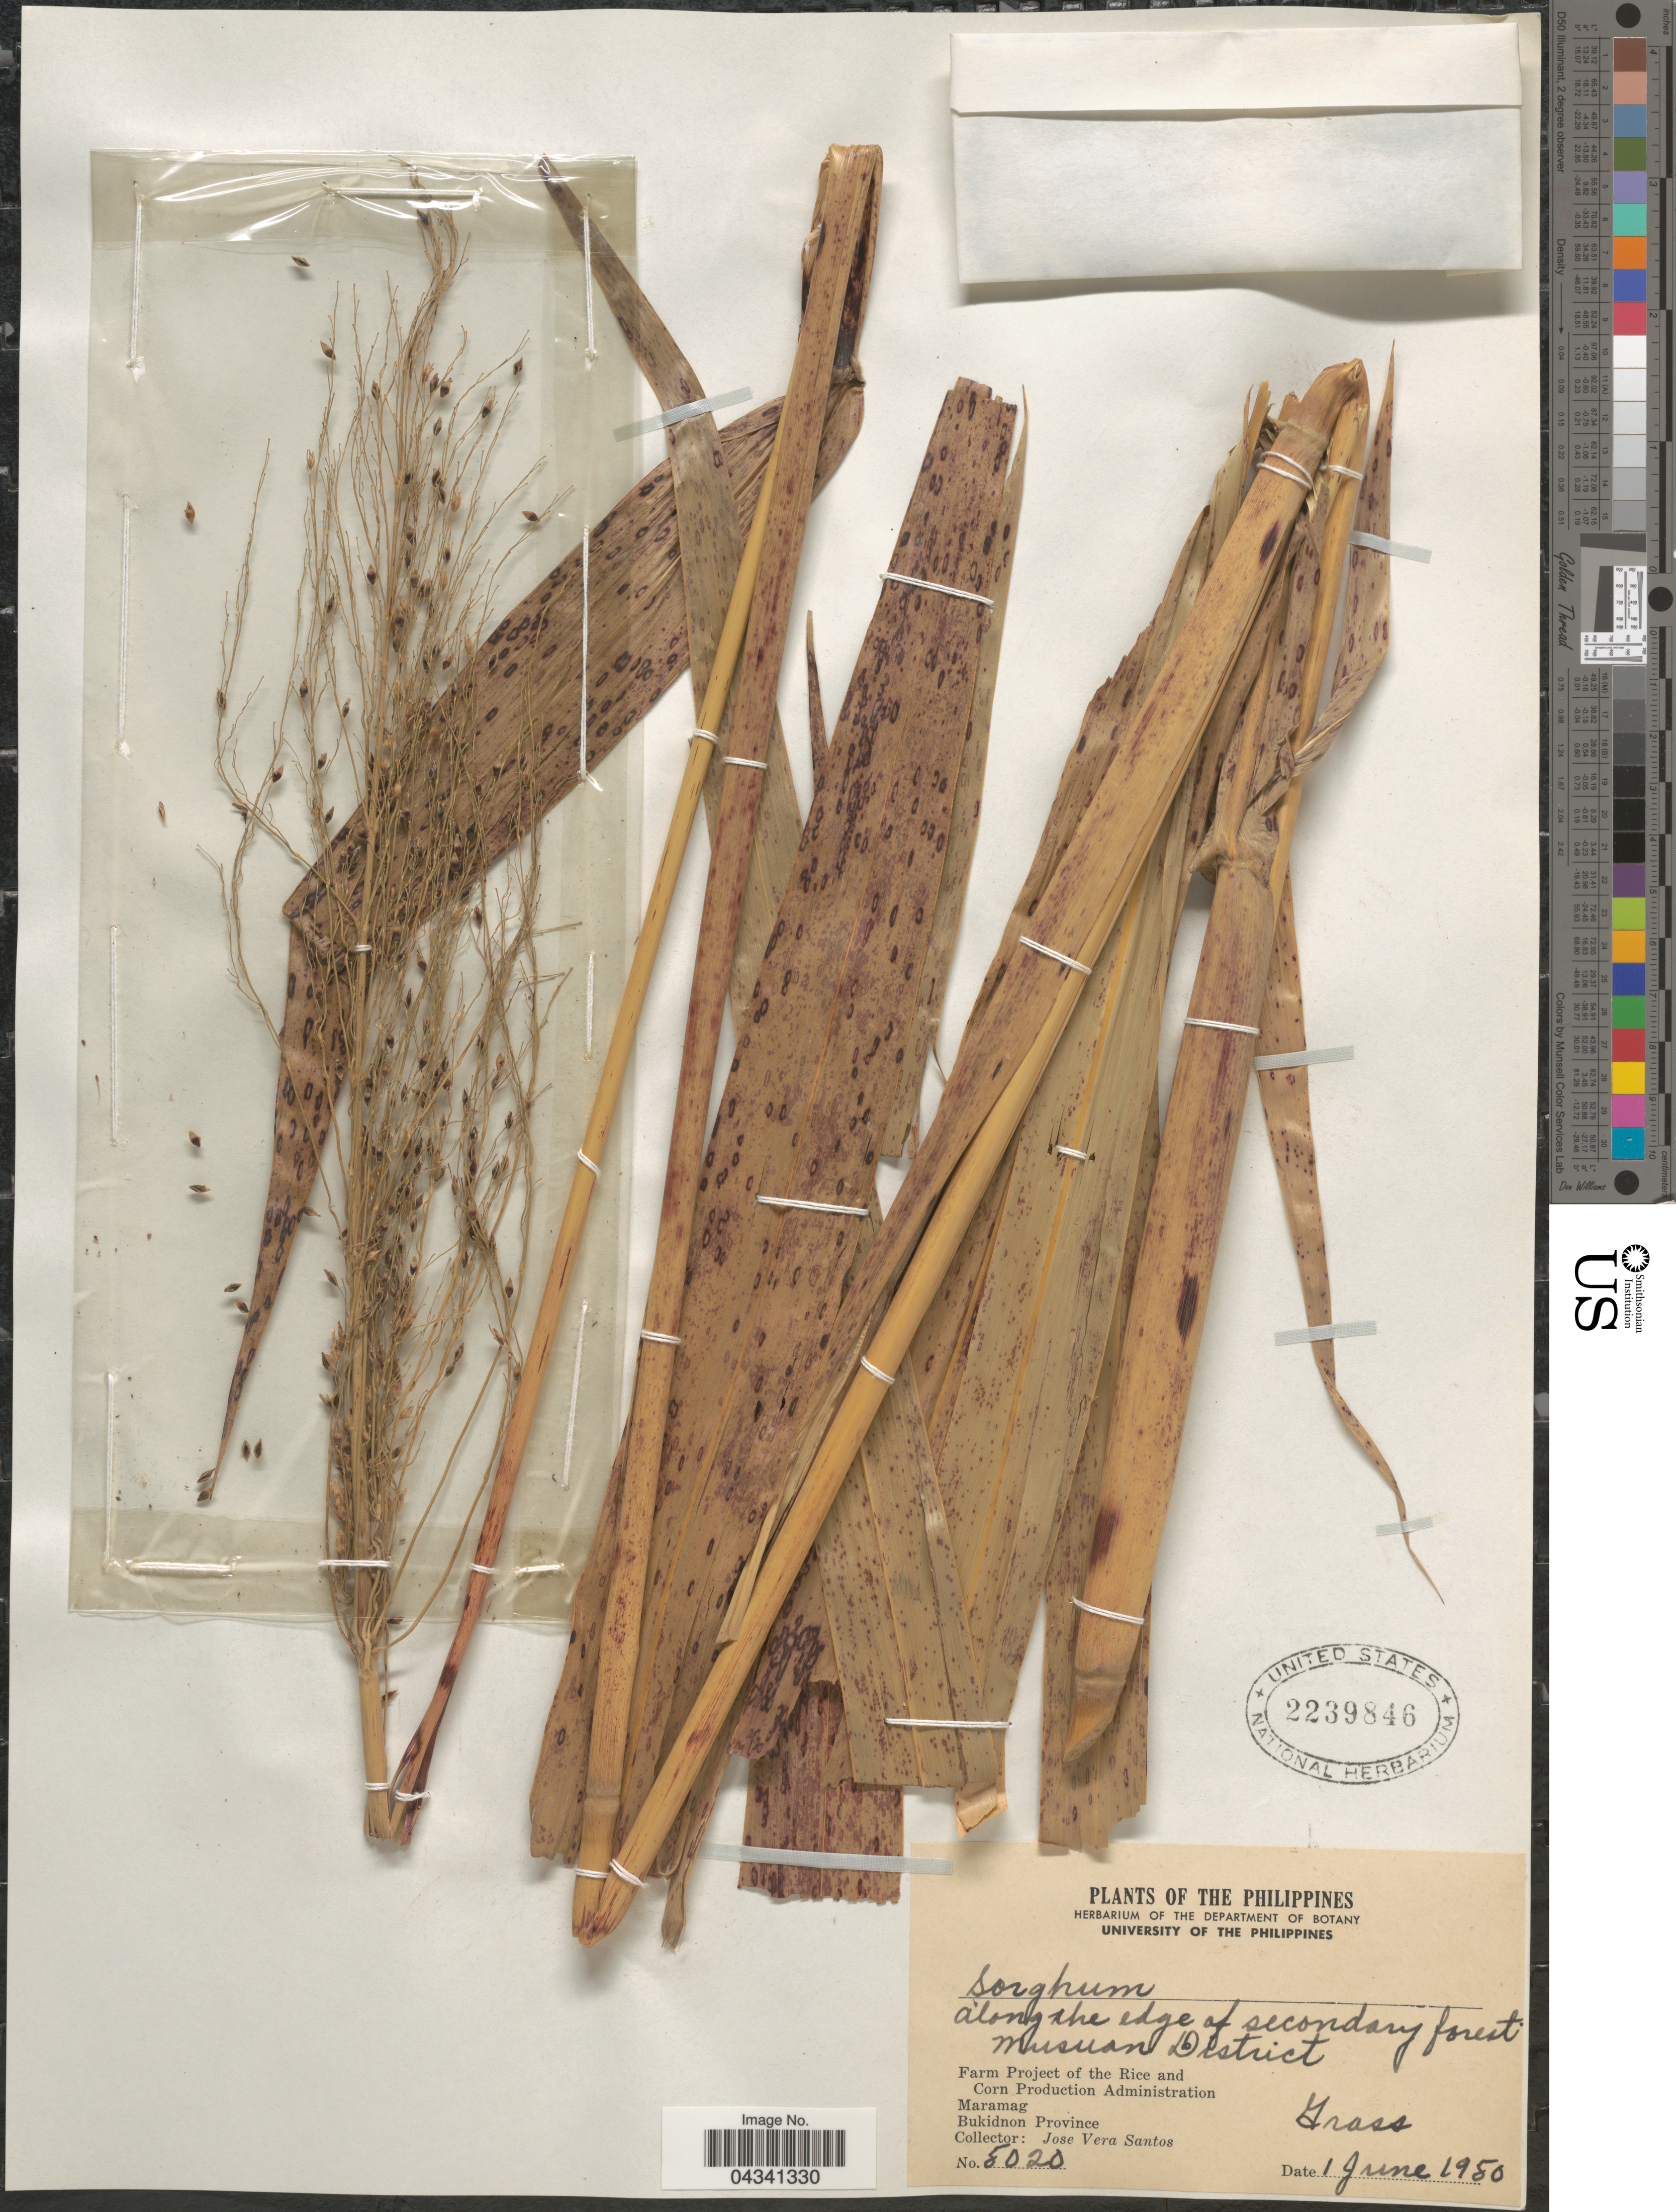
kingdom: Plantae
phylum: Tracheophyta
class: Liliopsida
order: Poales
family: Poaceae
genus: Sorghum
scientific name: Sorghum sp.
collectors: J. V. Santos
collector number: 5020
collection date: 1950-06-01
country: Philippines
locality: Along the edge of secondary forest. Musuan District. Farm Project of the Rice and Corn Production Administration Maramag. Bukidnon Province.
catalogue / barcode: US 2239846